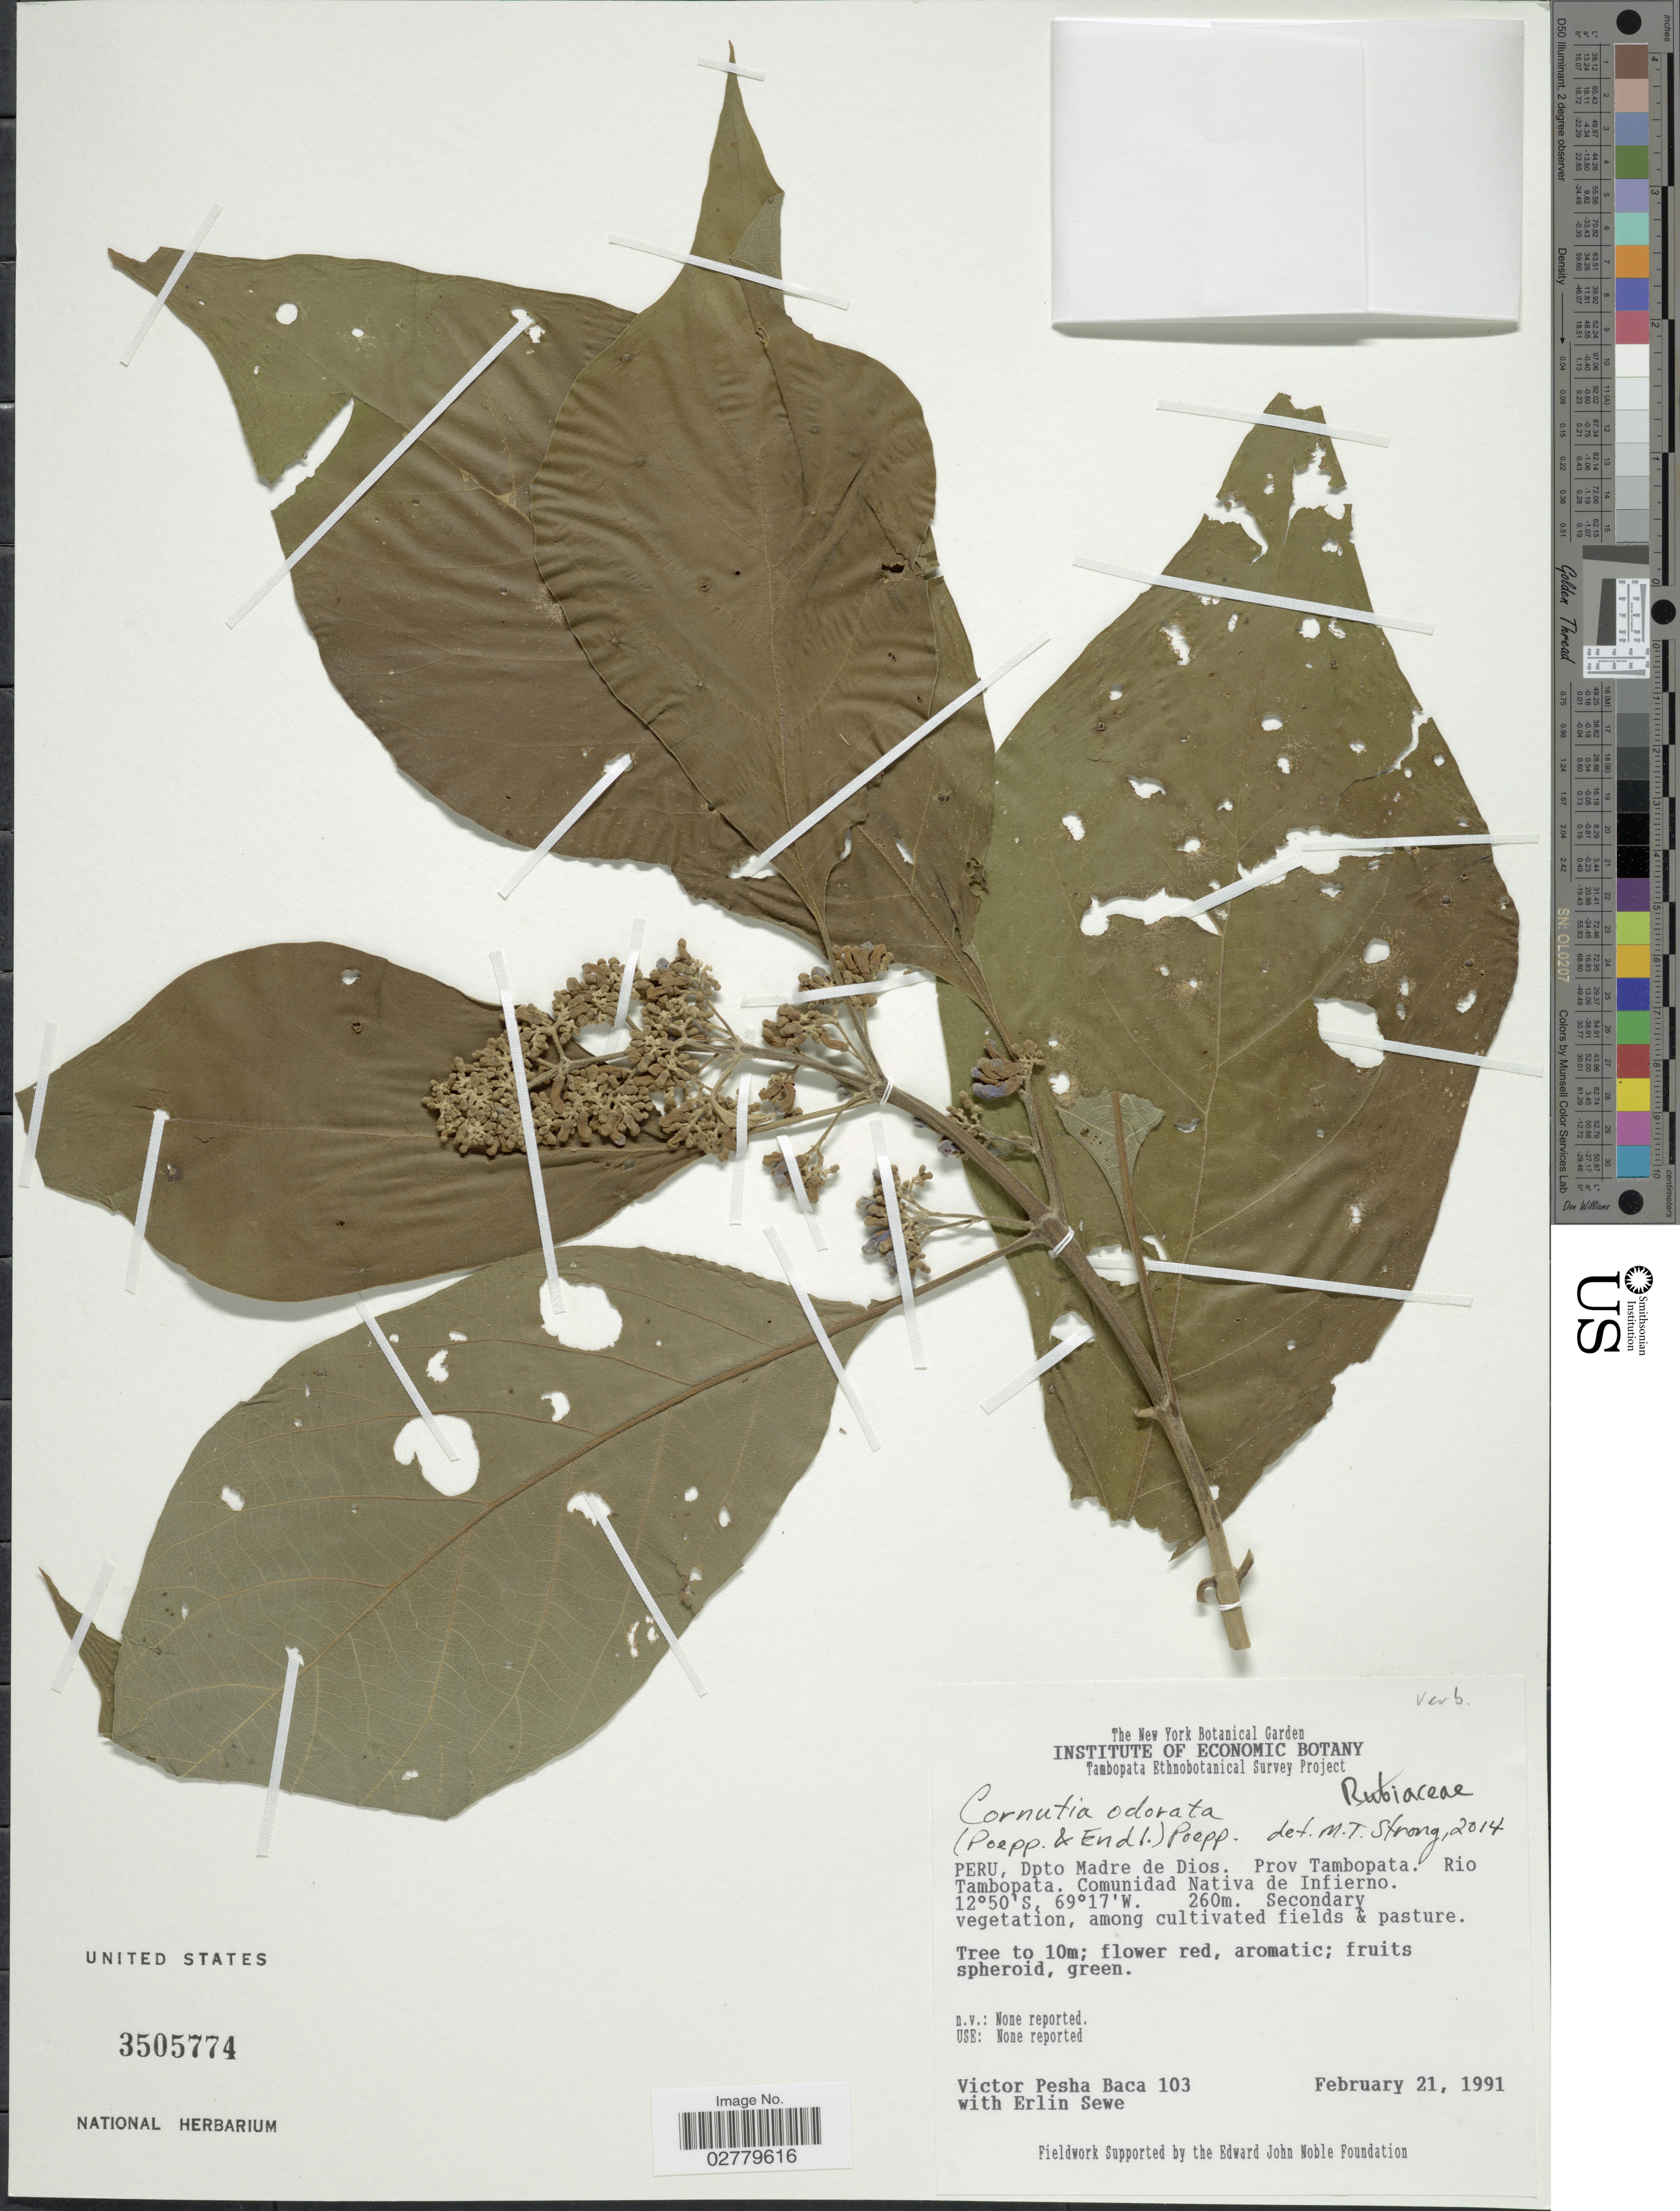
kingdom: Plantae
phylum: Tracheophyta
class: Magnoliopsida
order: Lamiales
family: Lamiaceae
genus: Cornutia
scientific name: Cornutia odorata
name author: (Poepp.) Schauer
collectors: V. Pesha Baca & E. Sewe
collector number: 103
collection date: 1991-02-21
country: Peru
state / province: Madre de Dios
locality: Dpto Madre de Dios. Prov Tambopata. Rio Tambopata. Comunidad Nativa de Infierno.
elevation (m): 260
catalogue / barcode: US 3505774